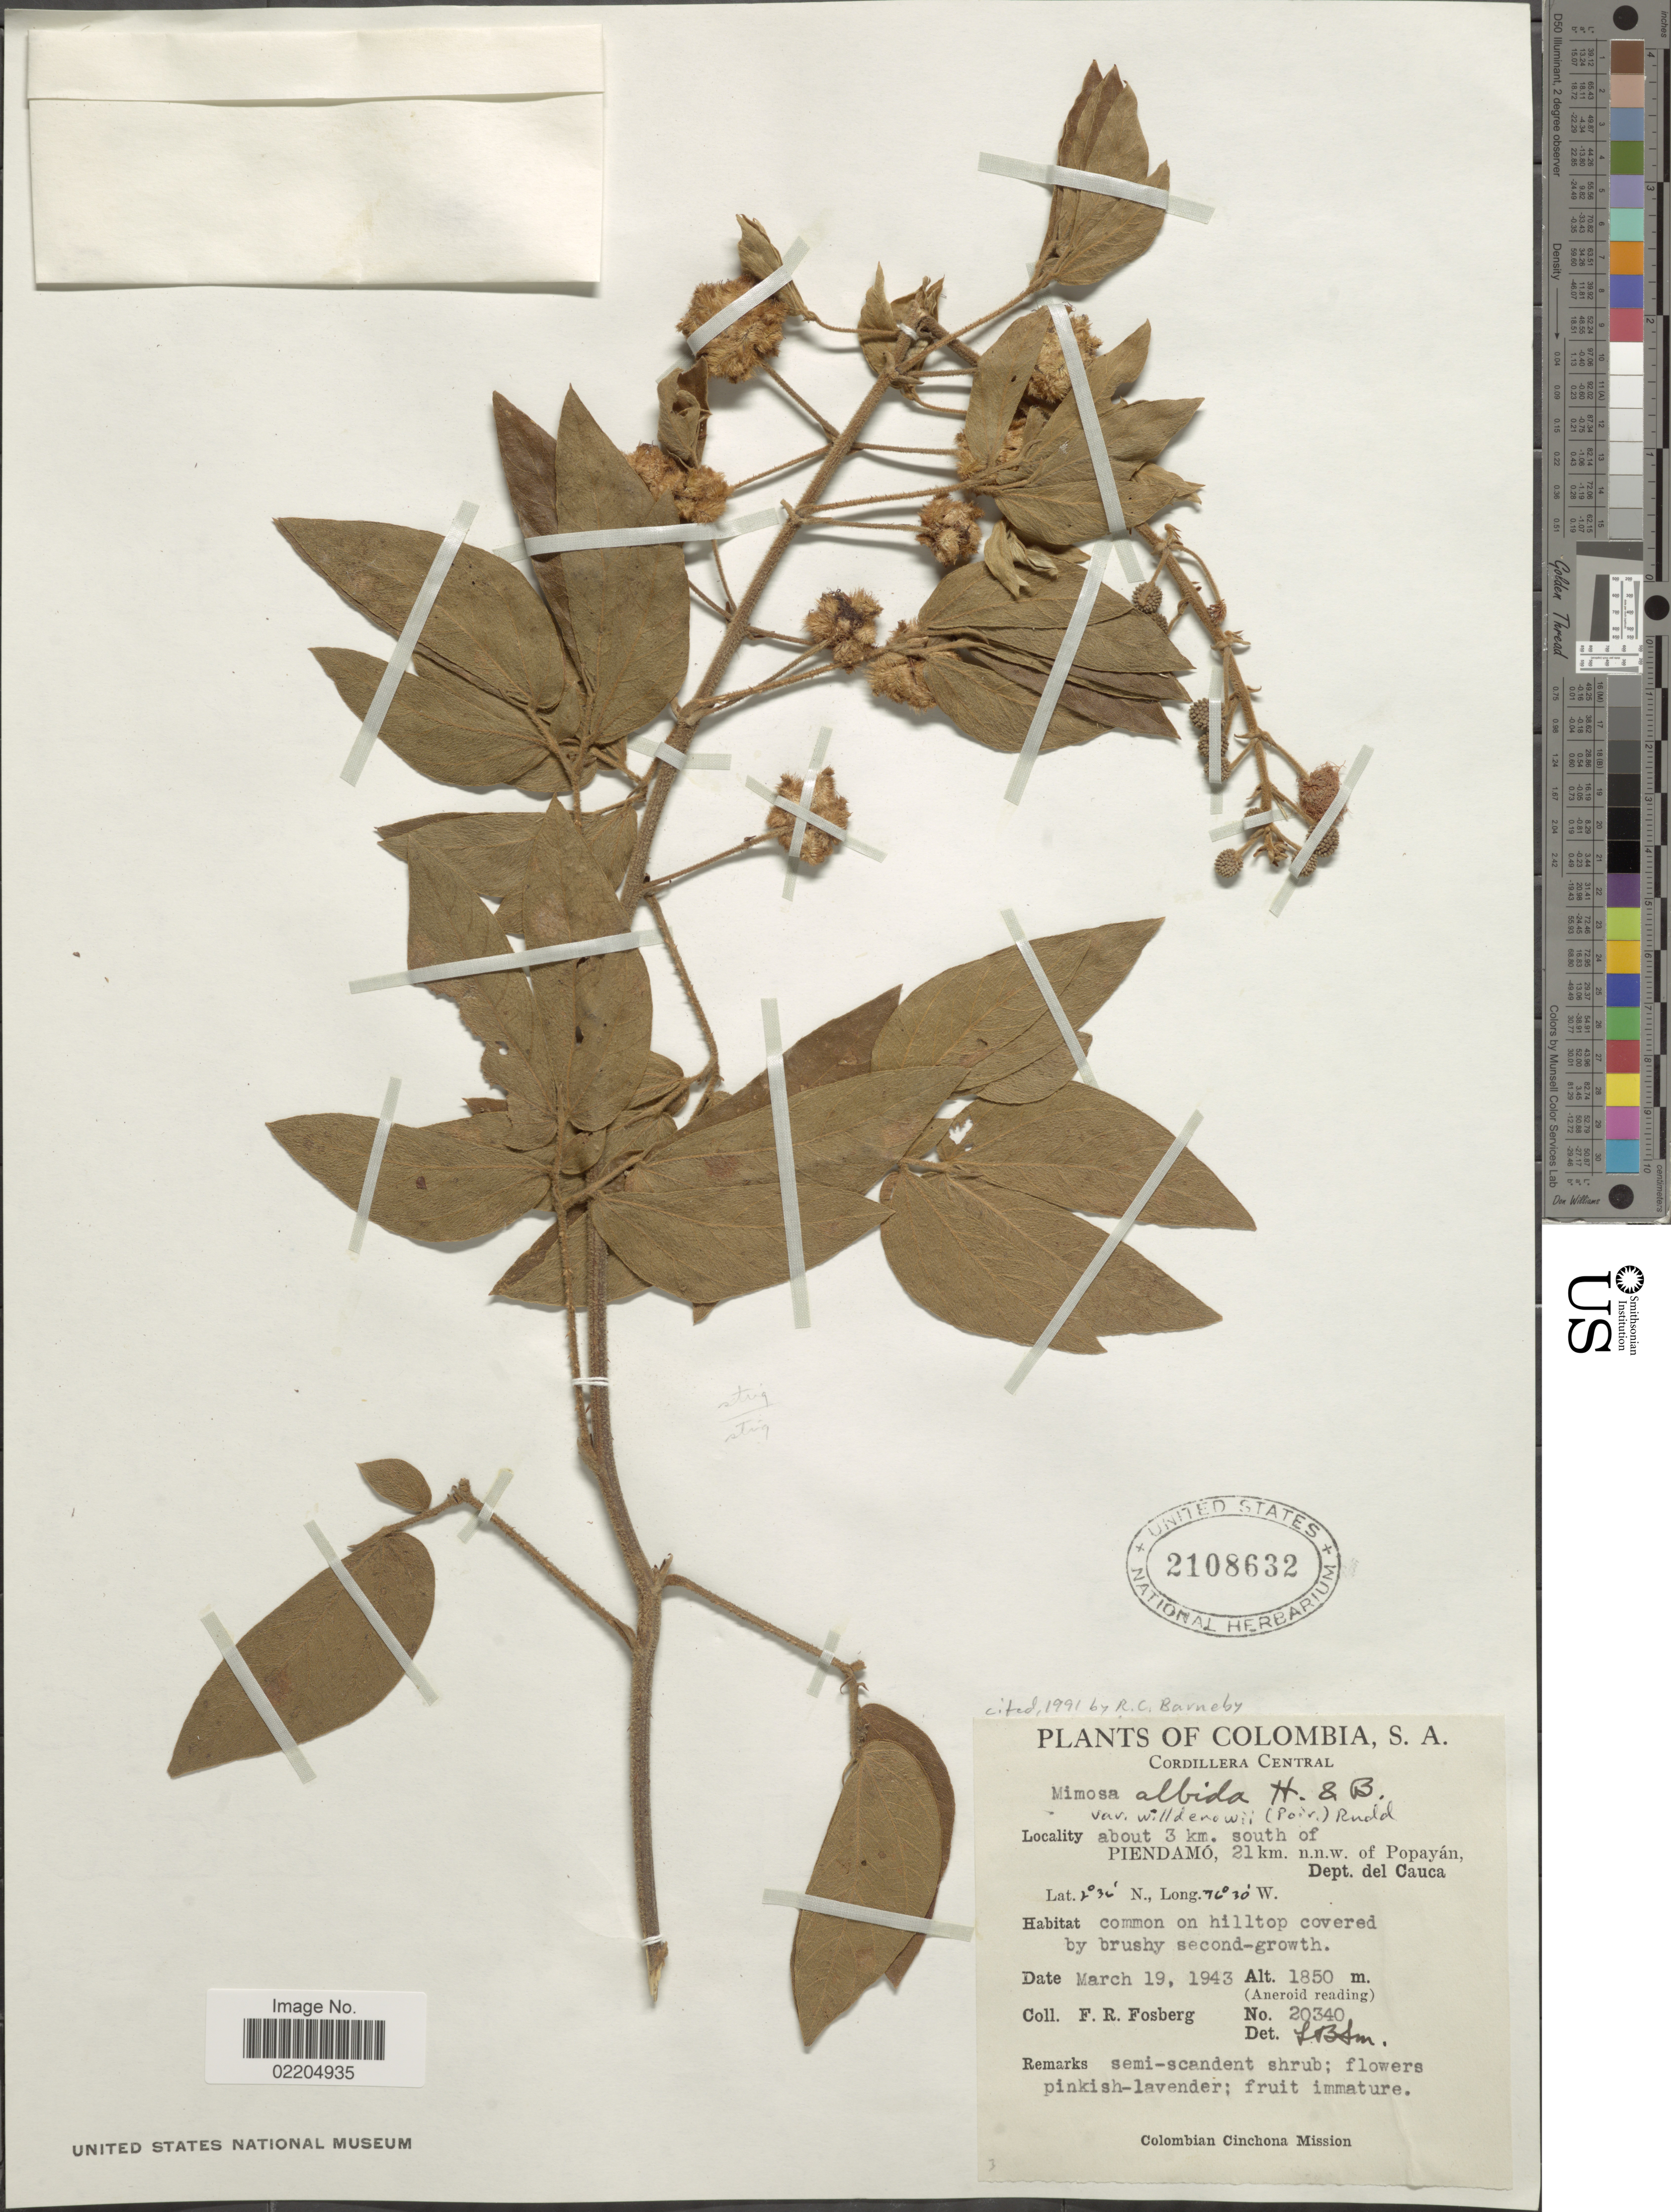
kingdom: Plantae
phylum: Tracheophyta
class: Magnoliopsida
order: Fabales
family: Fabaceae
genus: Mimosa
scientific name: Mimosa albida var. willdenowii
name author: (Poir.) Rudd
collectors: F. R. Fosberg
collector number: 20340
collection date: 1943-03-19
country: Colombia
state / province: Cauca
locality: About 3 km. south of Piendamo, 21 km n.n.w. of Popayan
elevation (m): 1850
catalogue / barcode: US 2108632